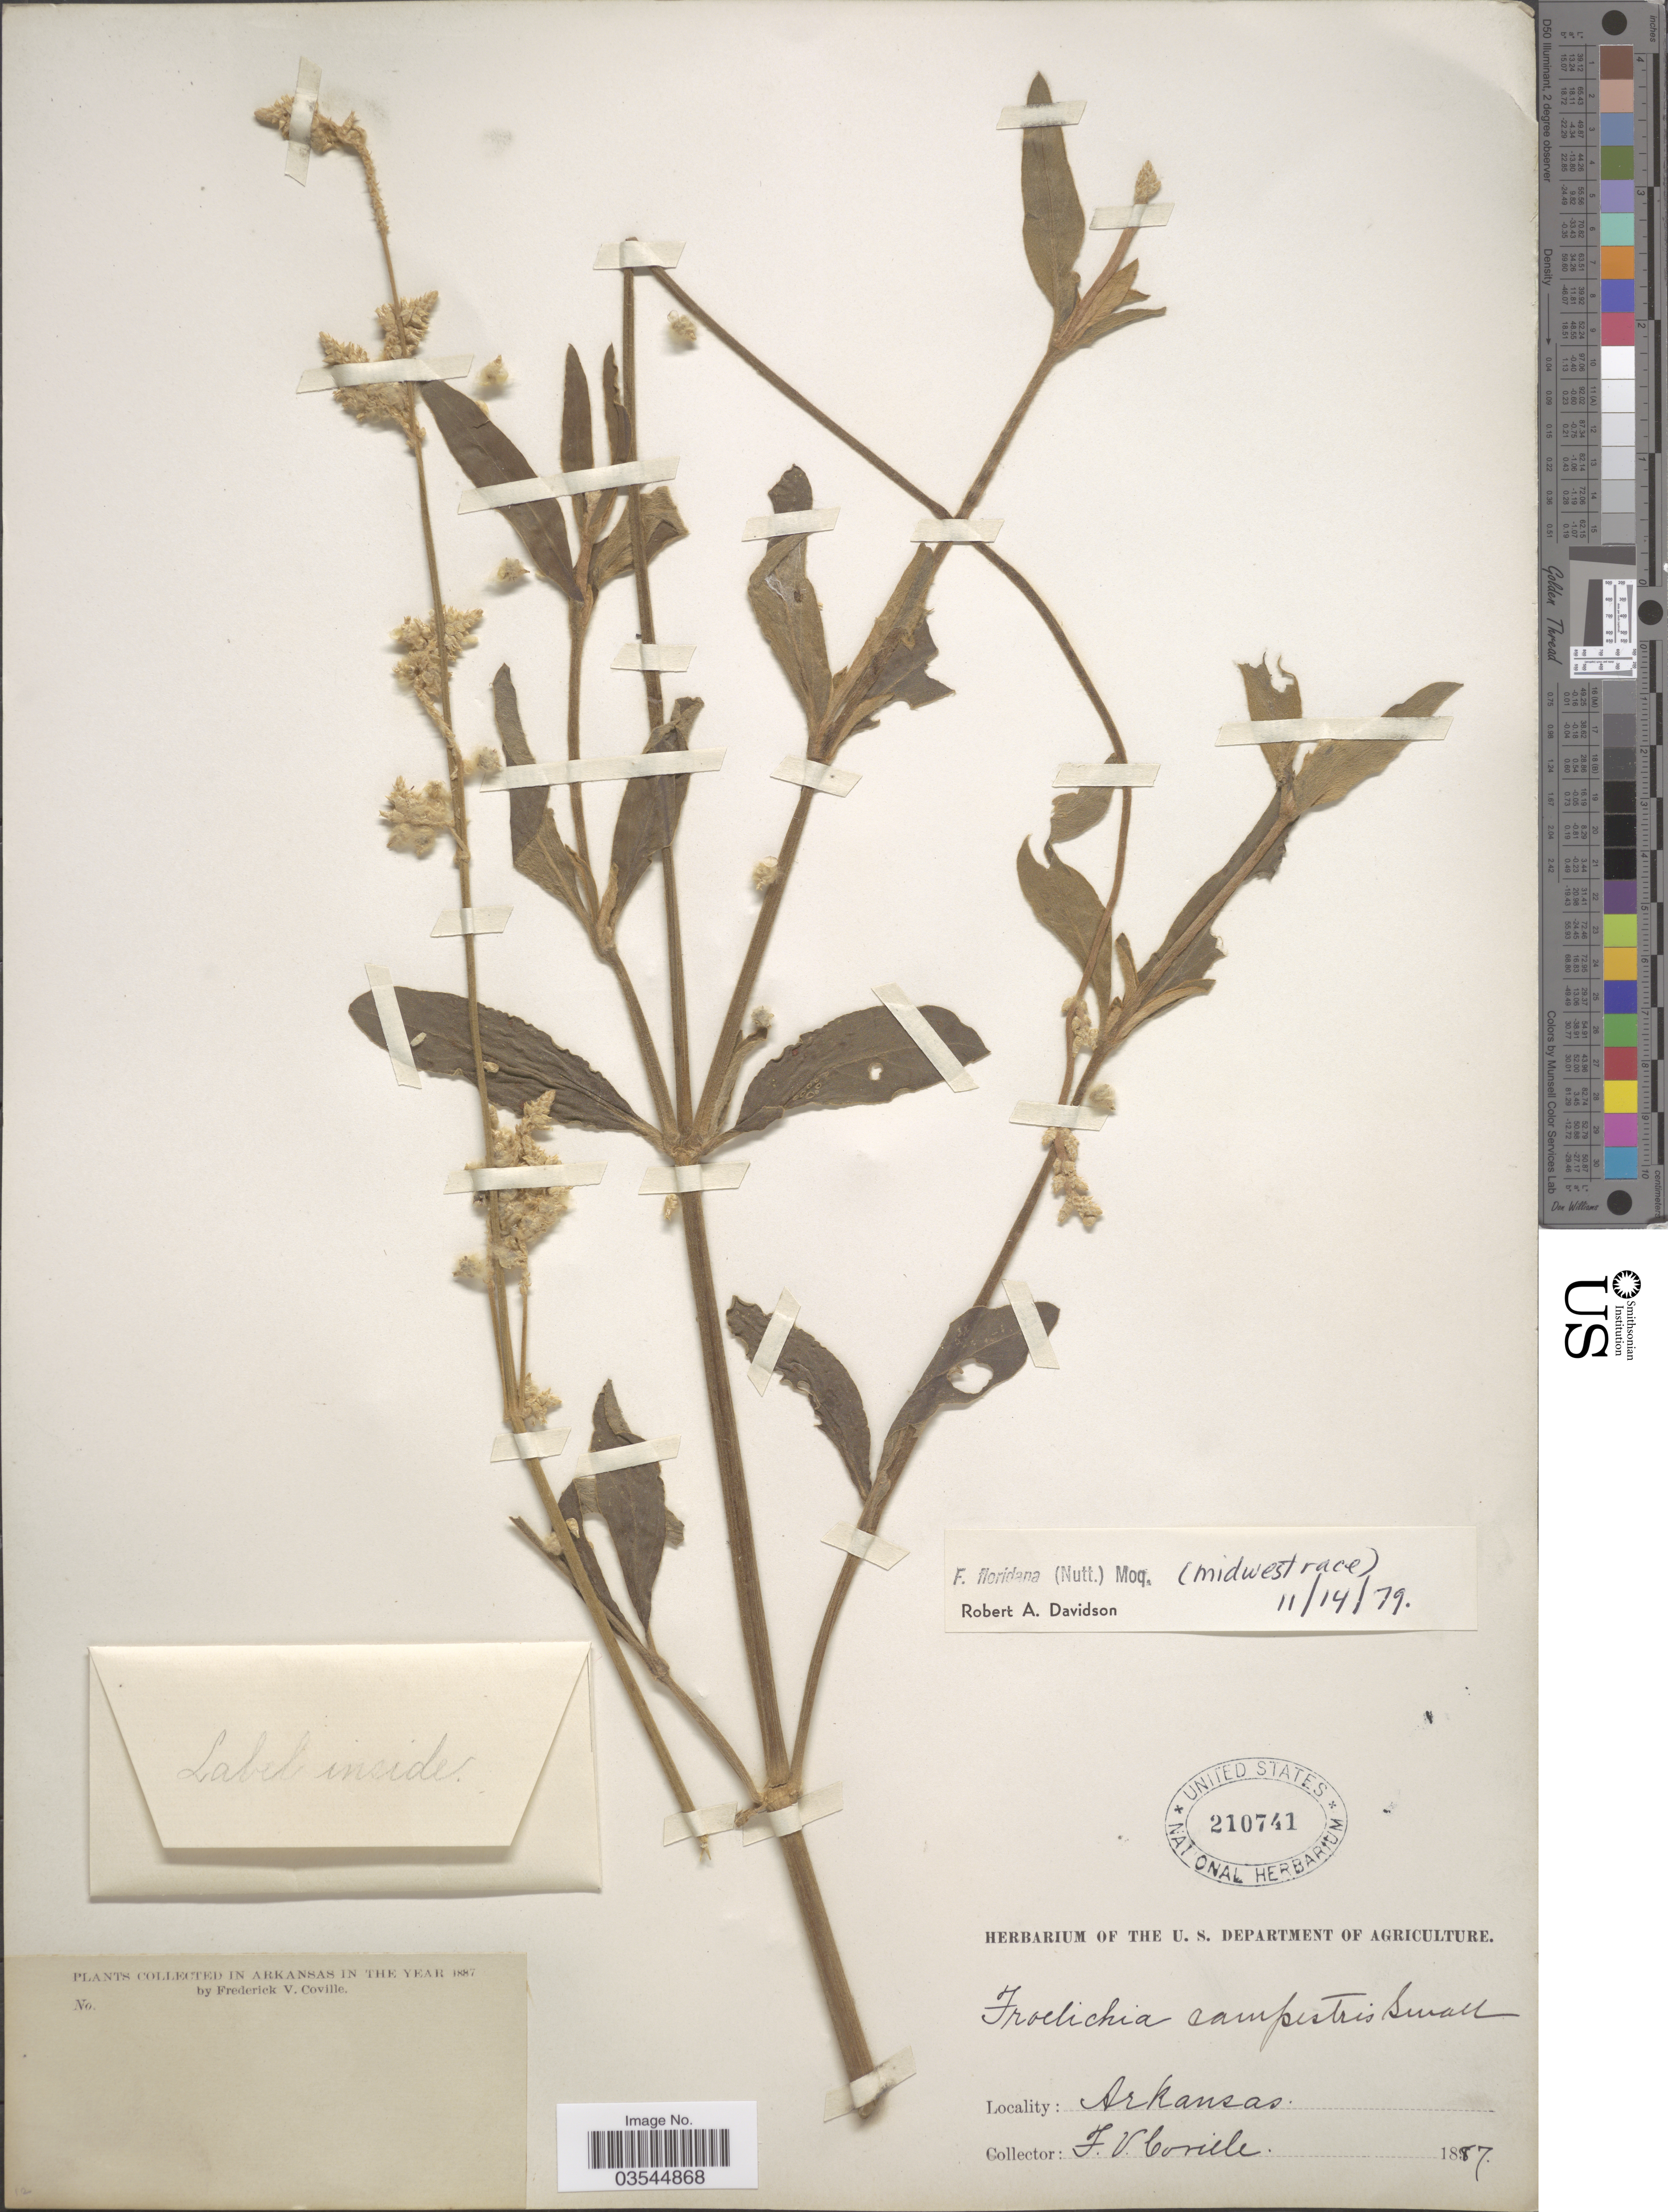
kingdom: Plantae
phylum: Tracheophyta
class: Magnoliopsida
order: Caryophyllales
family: Amaranthaceae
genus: Froelichia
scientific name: Froelichia floridana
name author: (Nutt.) Moq.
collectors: F. V. Coville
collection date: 1887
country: United States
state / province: Arkansas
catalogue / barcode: US 210741